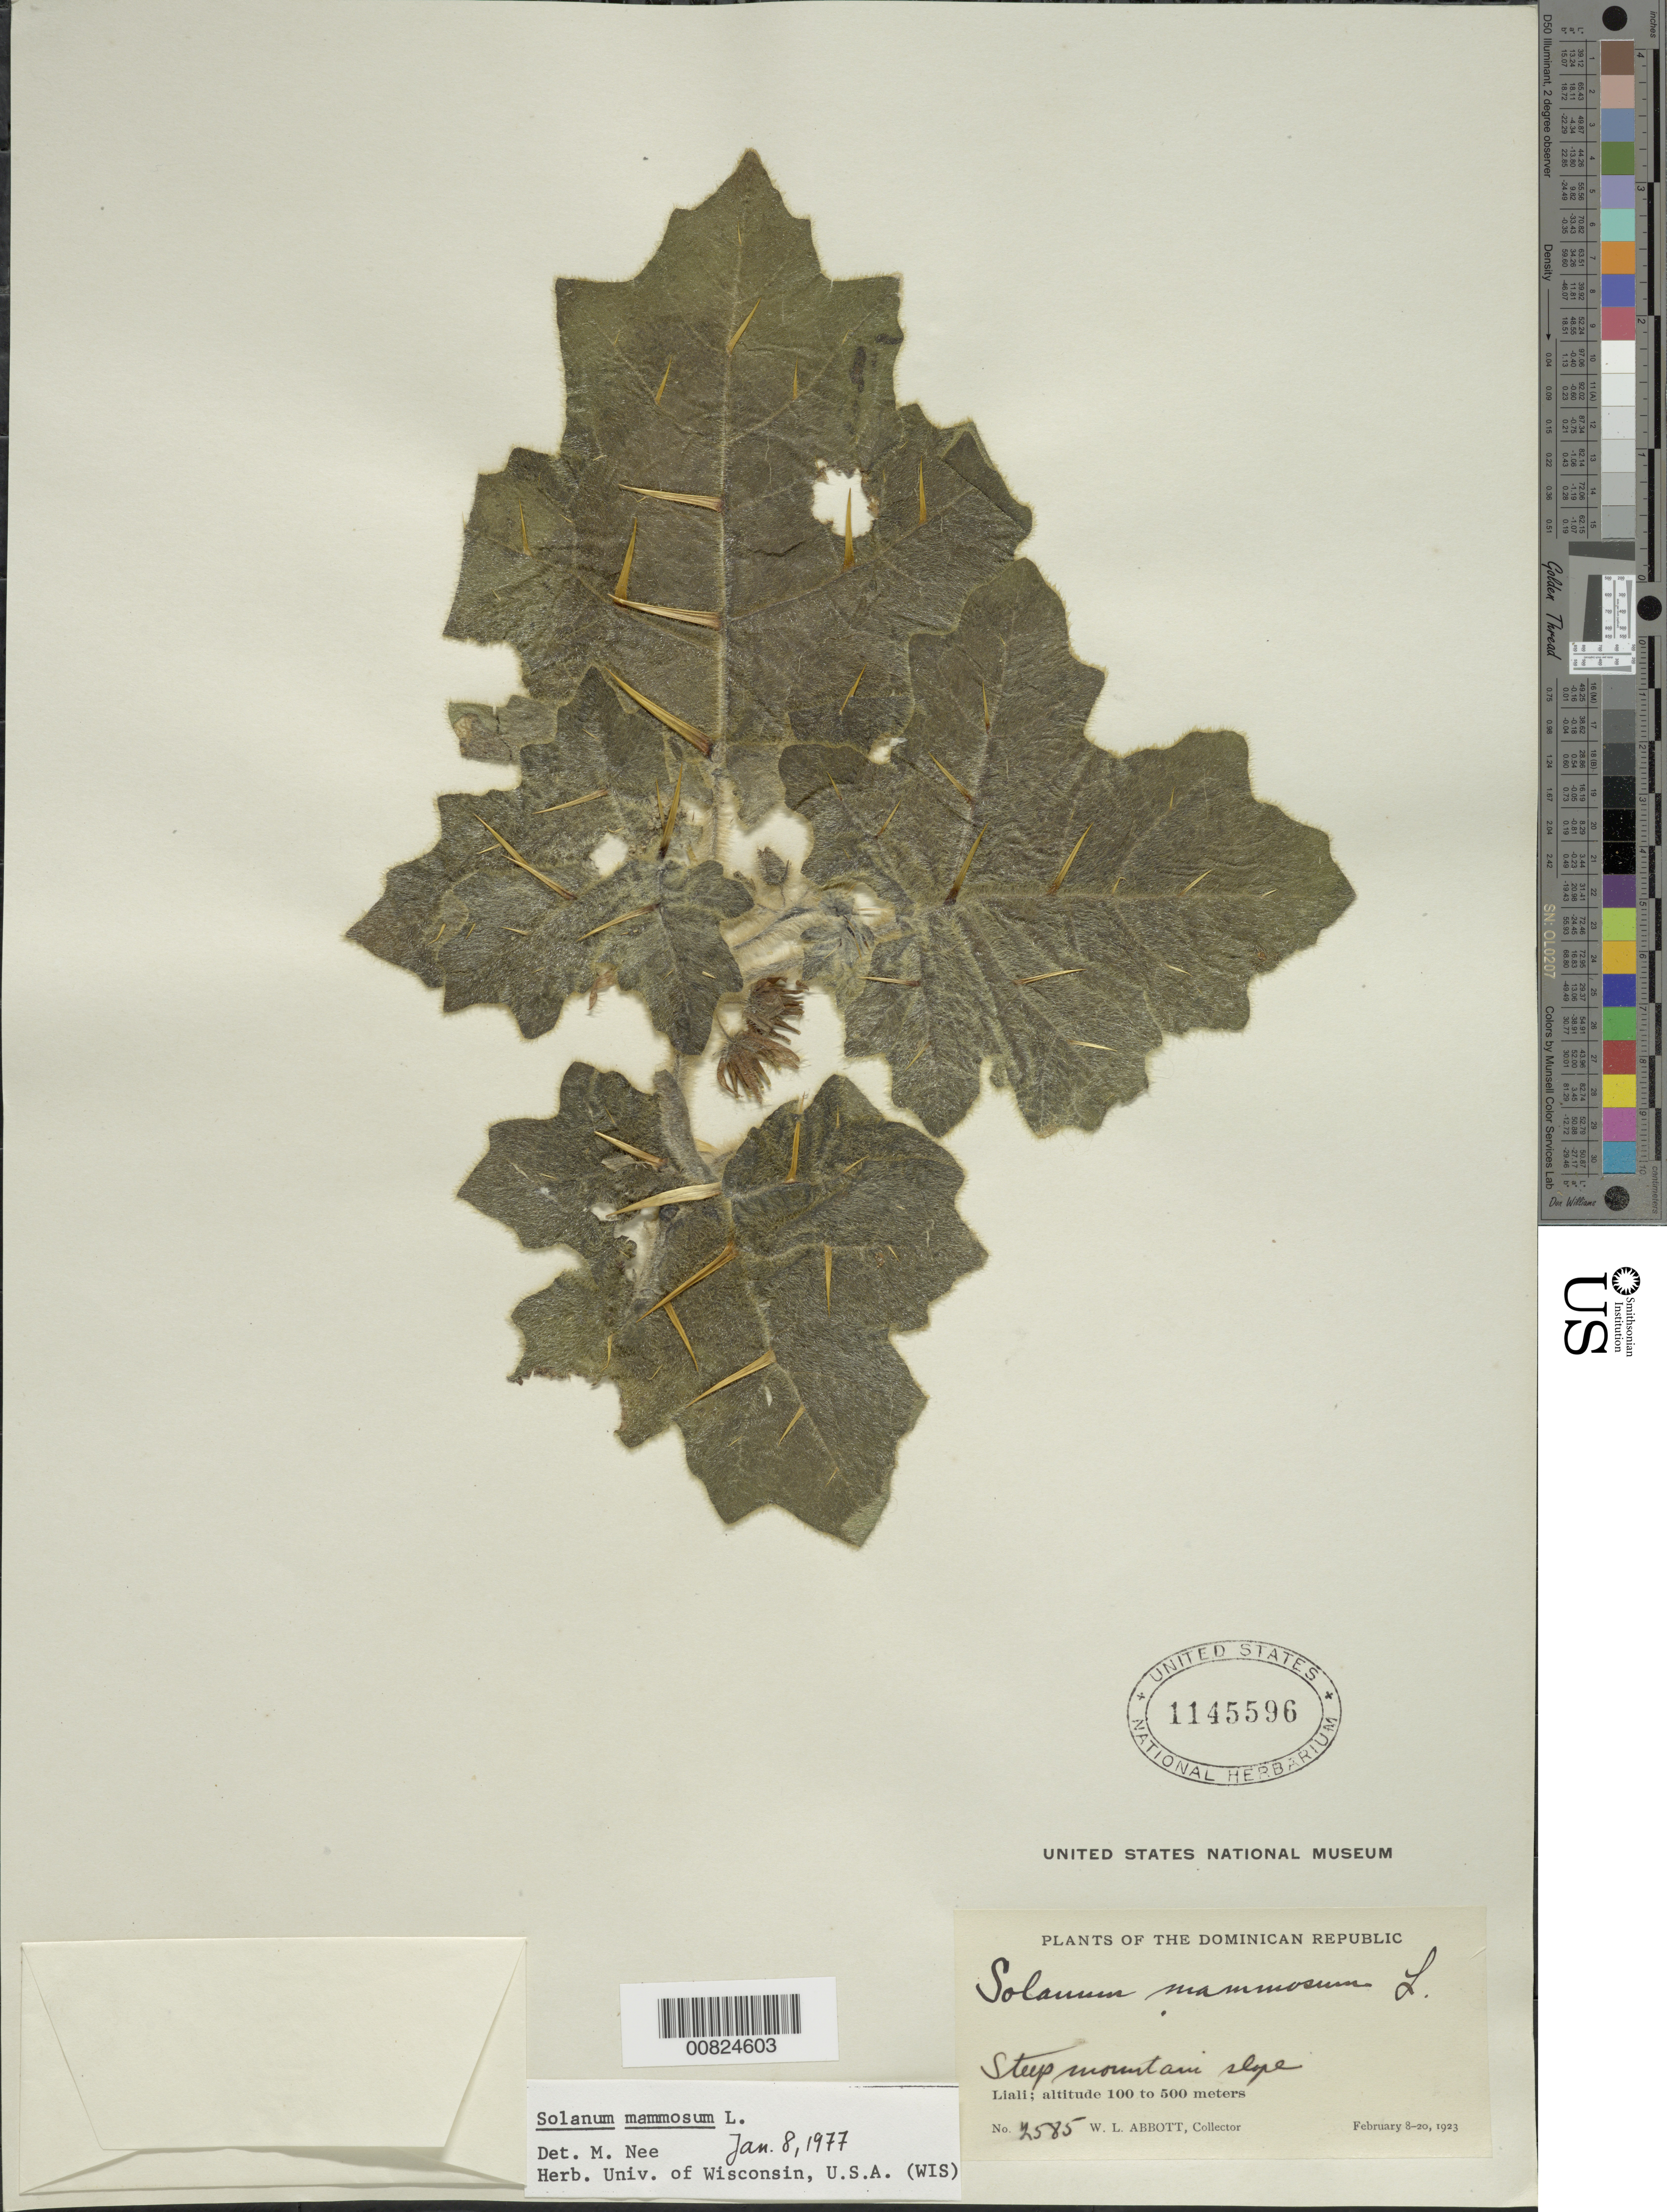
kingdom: Plantae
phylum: Tracheophyta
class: Magnoliopsida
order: Solanales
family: Solanaceae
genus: Solanum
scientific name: Solanum mammosum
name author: L.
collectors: W. L. Abbott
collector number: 2585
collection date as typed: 08 Feb 1923 to 20 Feb 1923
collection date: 1923-02-08/1923-02-20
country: Dominican Republic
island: Hispaniola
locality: Liali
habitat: Steep mountain slope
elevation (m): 100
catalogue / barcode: US 1145596